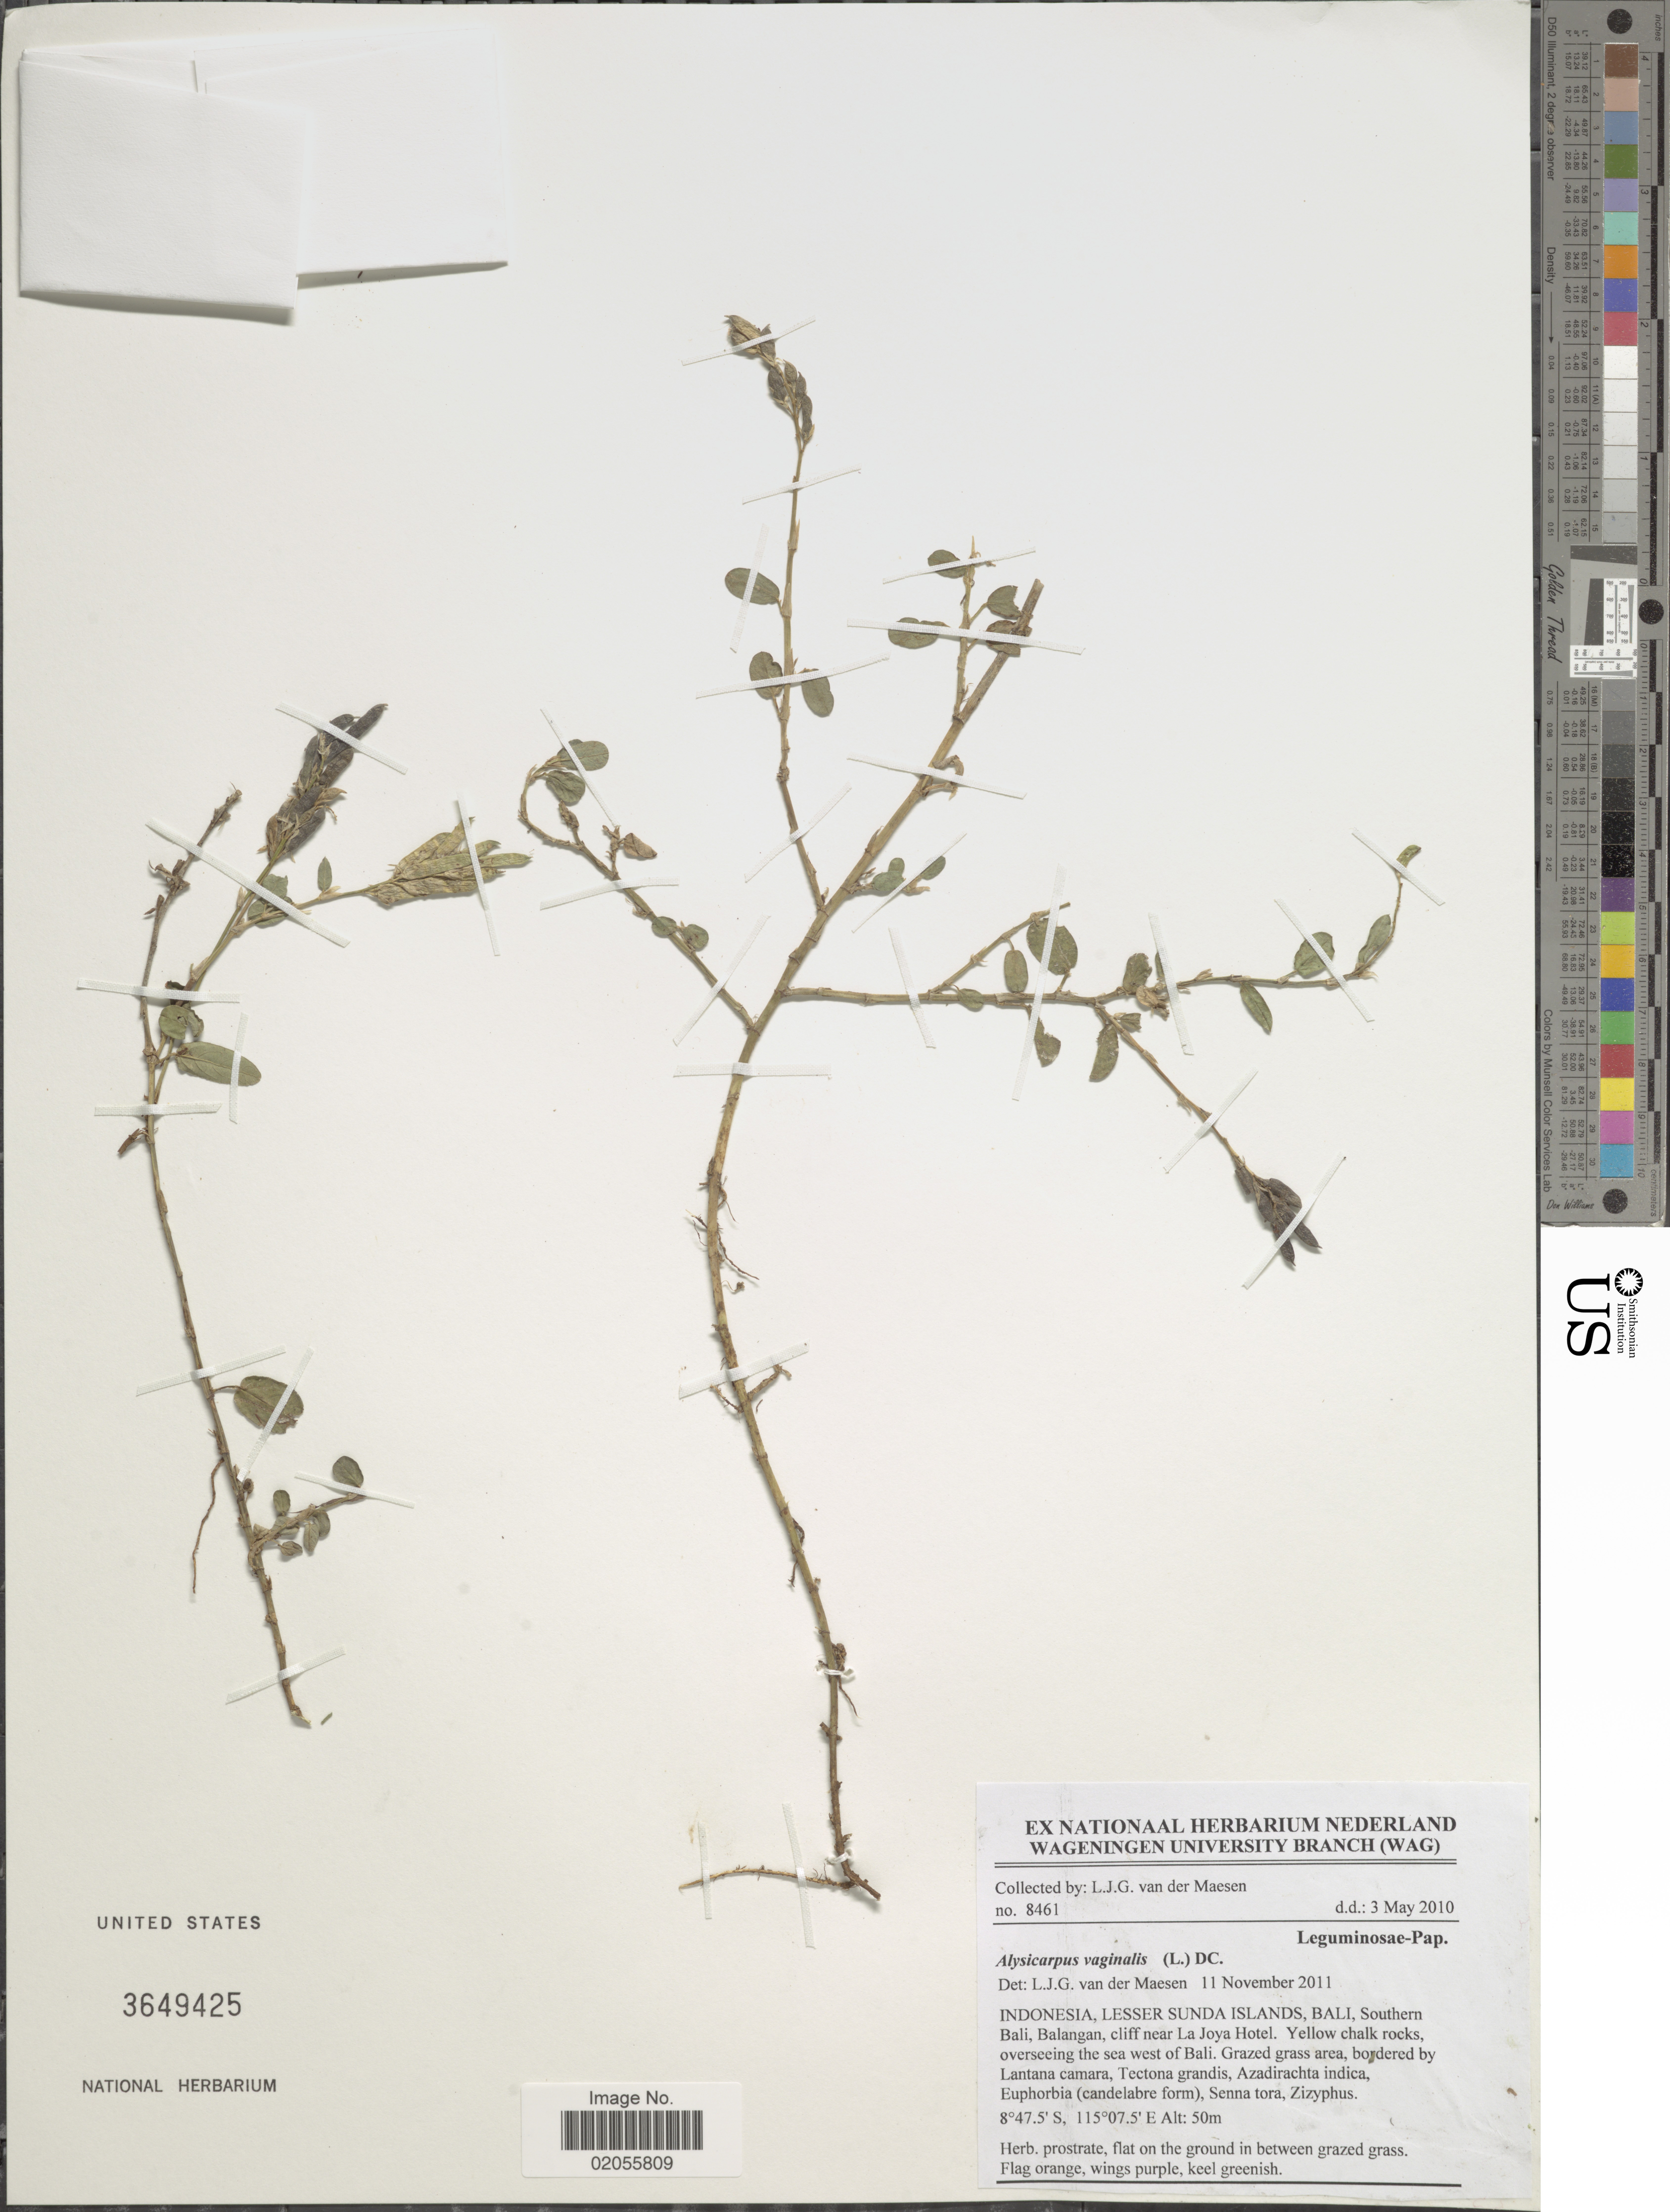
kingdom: Plantae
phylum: Tracheophyta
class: Magnoliopsida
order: Fabales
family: Fabaceae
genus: Alysicarpus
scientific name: Alysicarpus vaginalis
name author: (L.) DC.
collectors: L. van der Maesen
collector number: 8461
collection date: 2010-05-03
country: Indonesia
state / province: Nusa Tenggara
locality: Lesser Sunda Islands, Bali, Southern Bali, Balangan, cliff near La Joya Hotel, overseeing the sea west of Bali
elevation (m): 50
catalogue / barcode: US 3649425